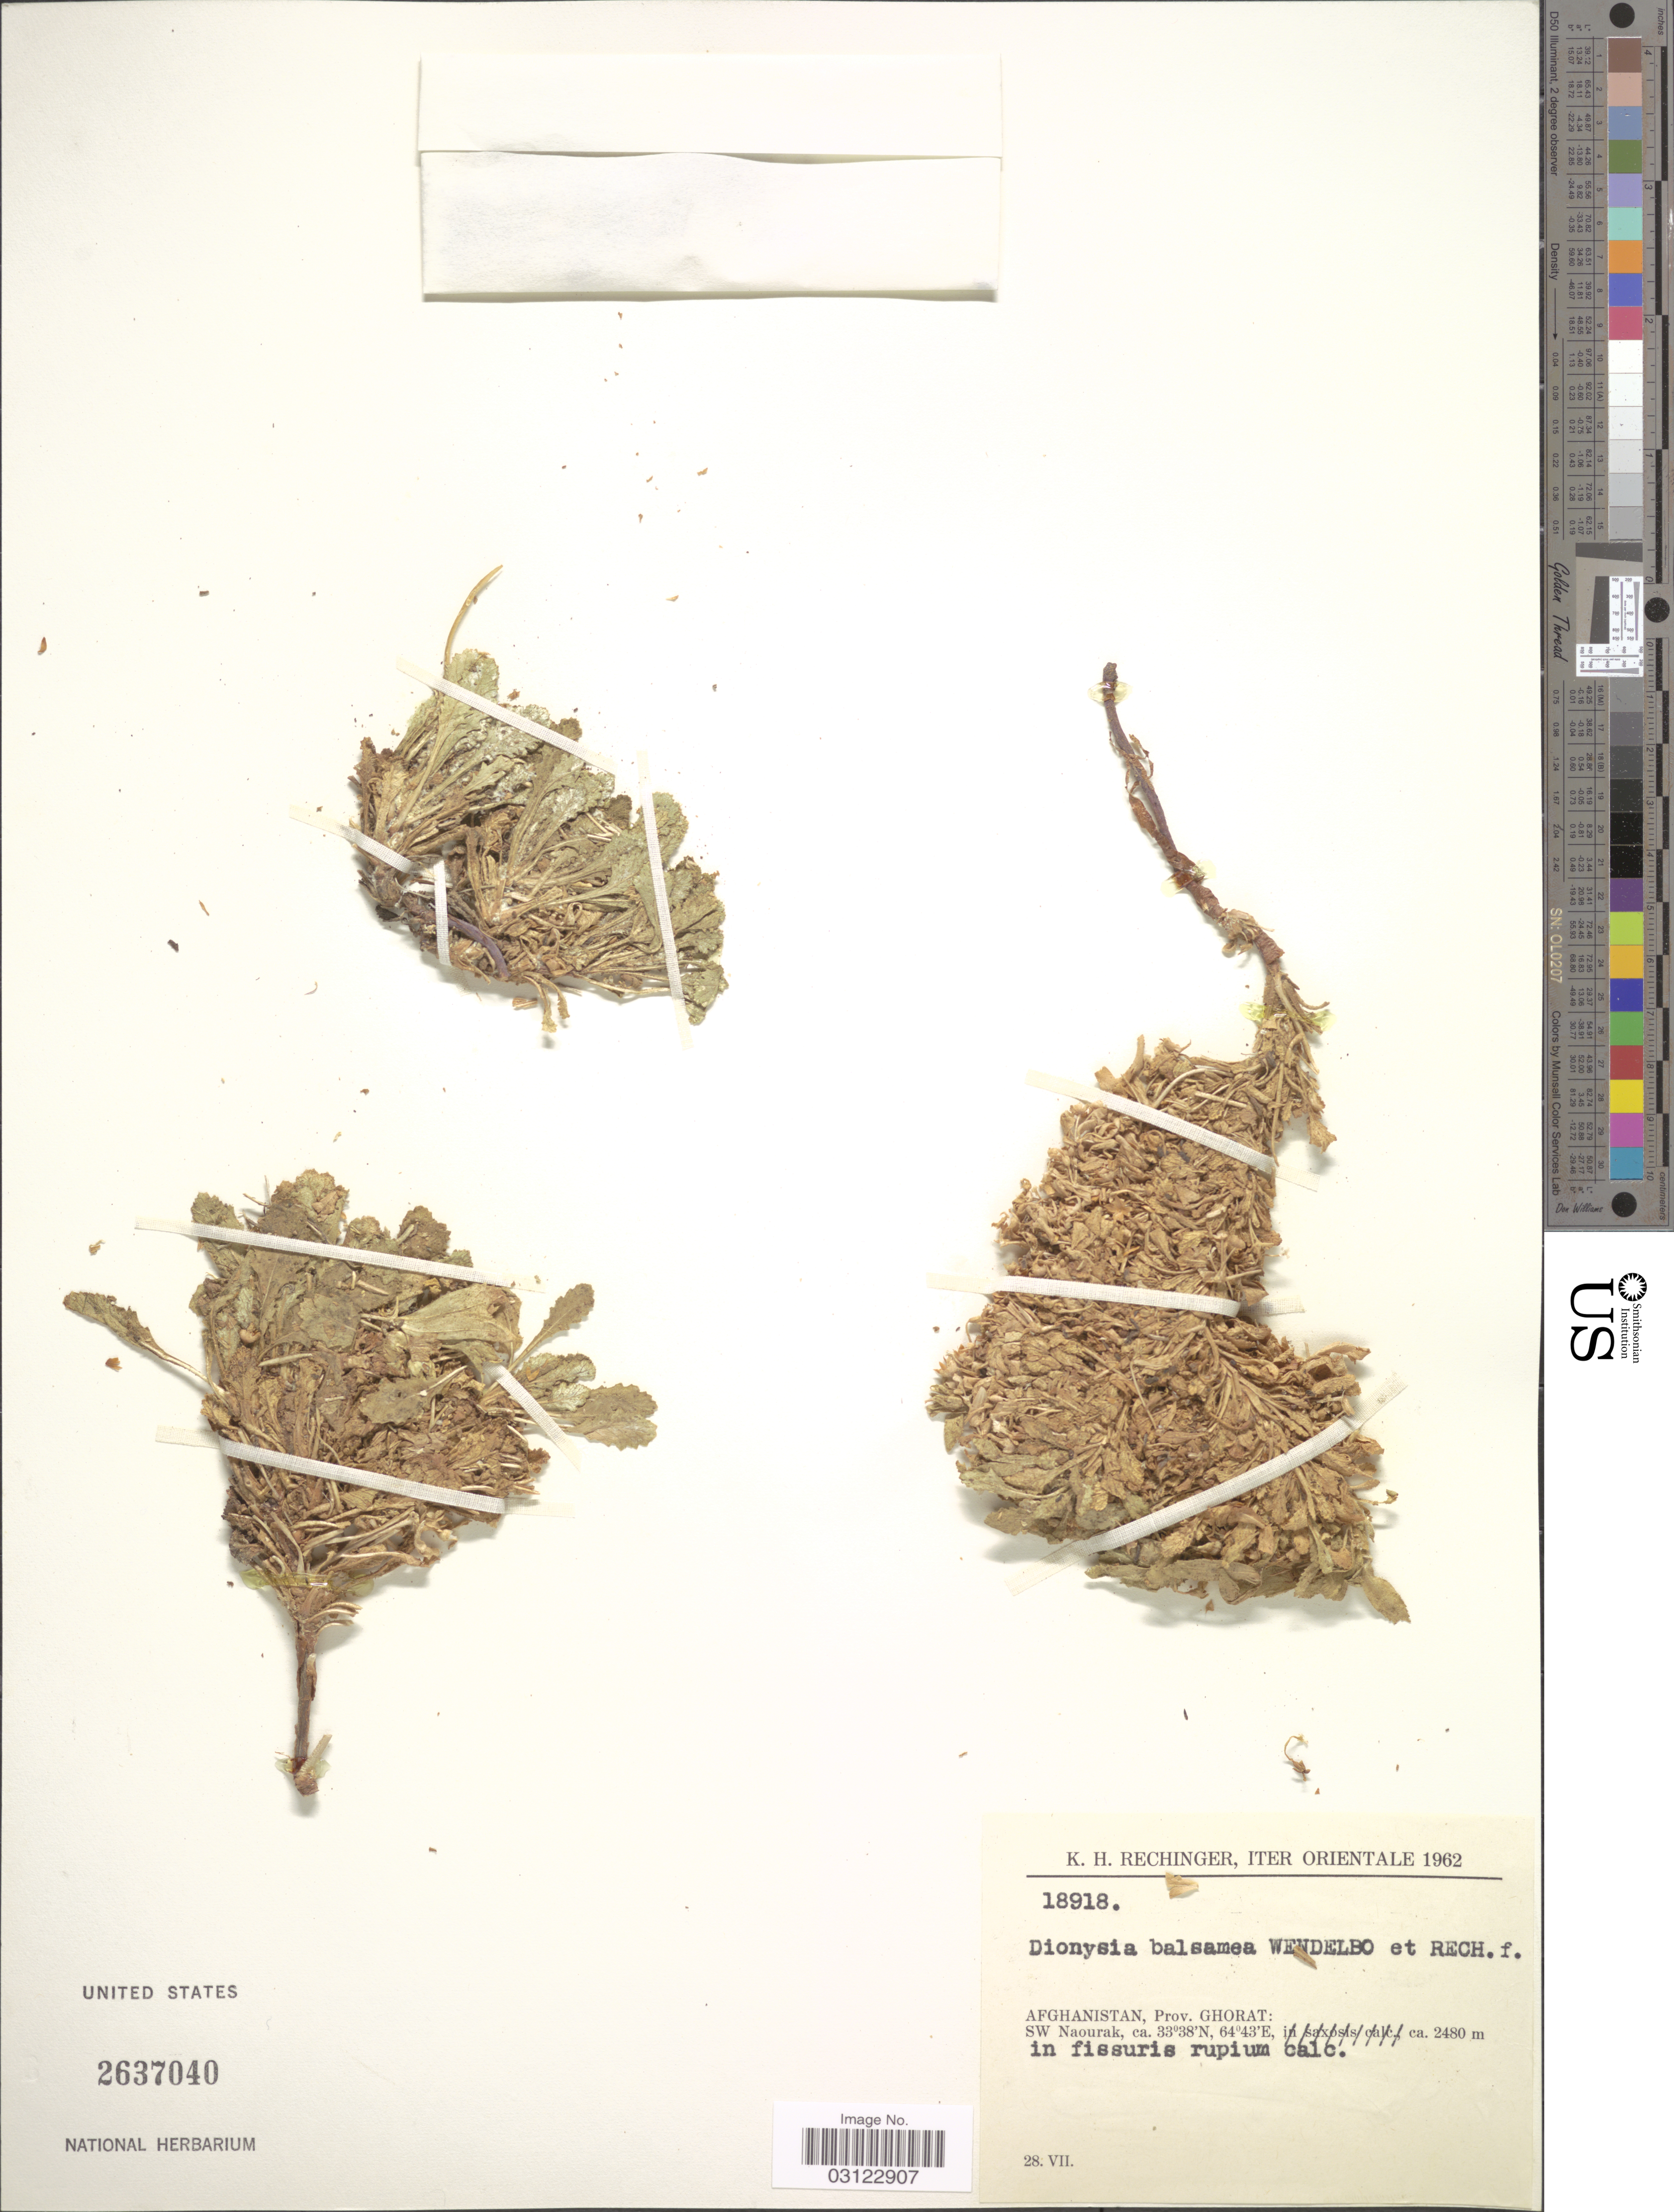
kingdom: Plantae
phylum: Tracheophyta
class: Magnoliopsida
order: Ericales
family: Primulaceae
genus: Dionysia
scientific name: Dionysia balsamea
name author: Wendelbo & Rech.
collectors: K. H. Rechinger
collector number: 18918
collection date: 1962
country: Afghanistan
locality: Orientale. Prov. Ghorat: SW Naourak.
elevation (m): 2480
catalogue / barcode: US 2637040